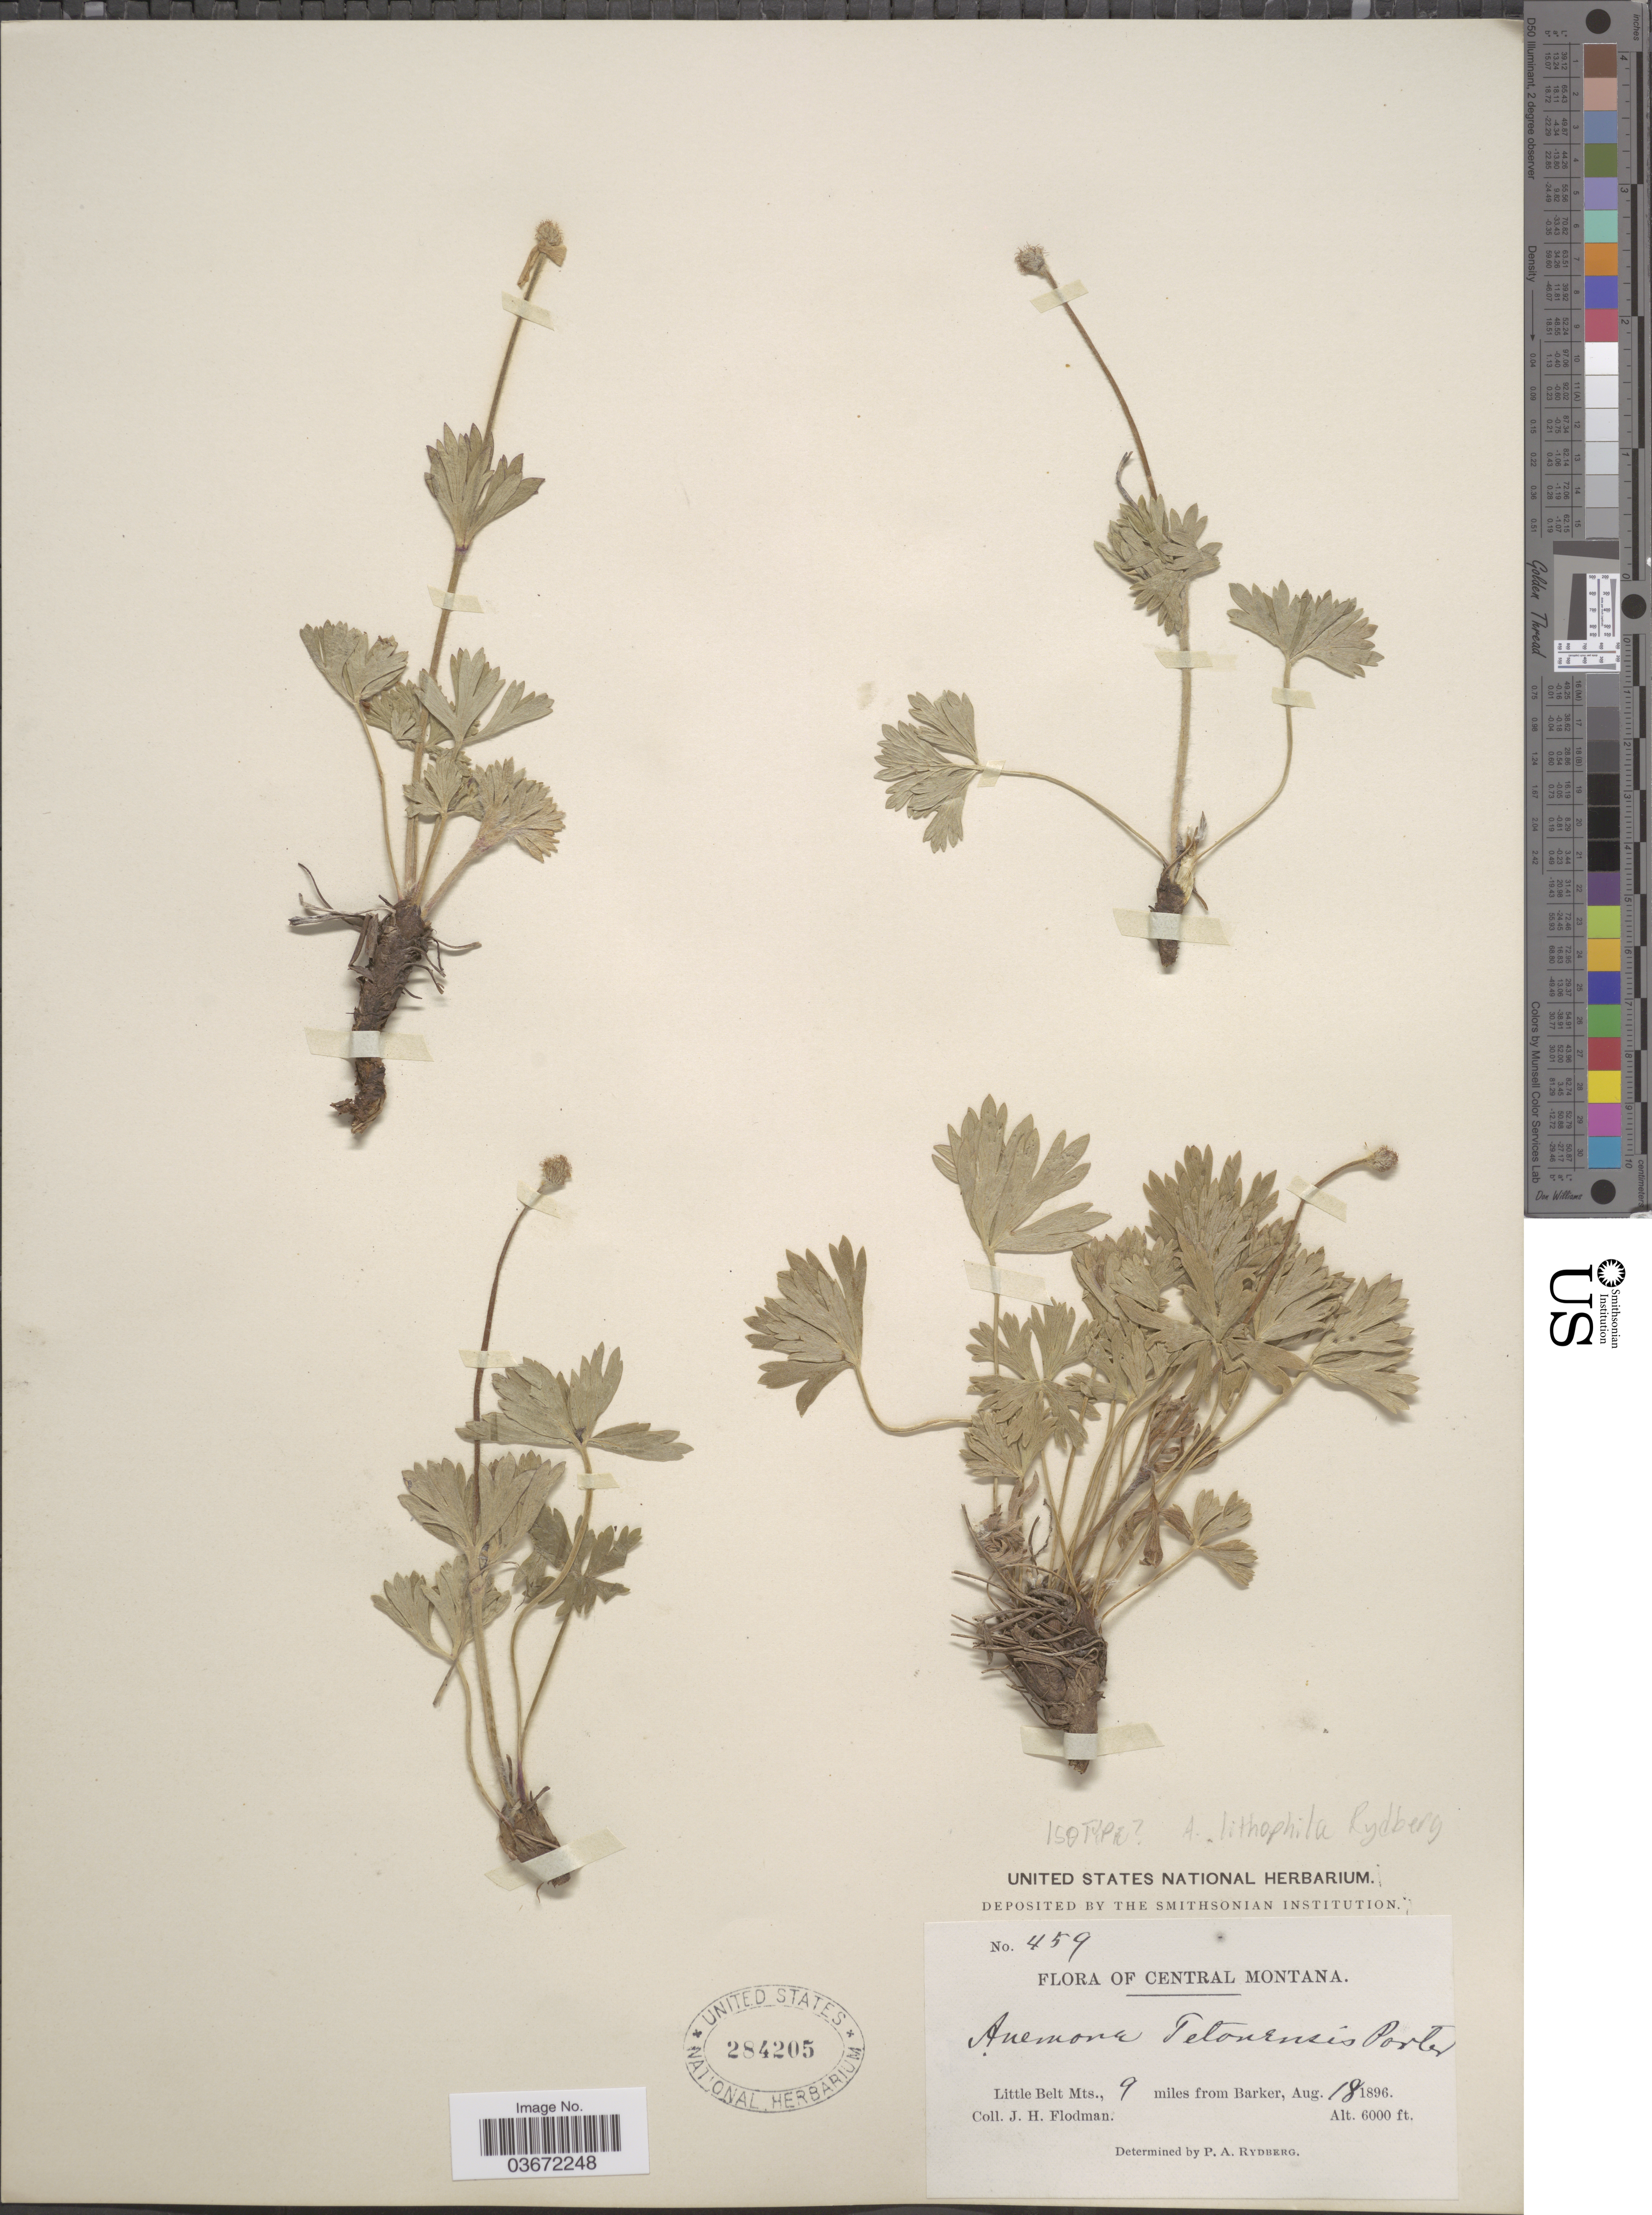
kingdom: Plantae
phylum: Tracheophyta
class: Magnoliopsida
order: Ranunculales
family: Ranunculaceae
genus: Anemone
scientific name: Anemone globosa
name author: (Torr. & A. Gray) Nutt. ex A. Heller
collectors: J. Flodman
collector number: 459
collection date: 1896-08-18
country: United States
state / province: Montana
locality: Central Montana. Little Belt Mts., 9 miles from Barker.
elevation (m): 1829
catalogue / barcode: US 284205